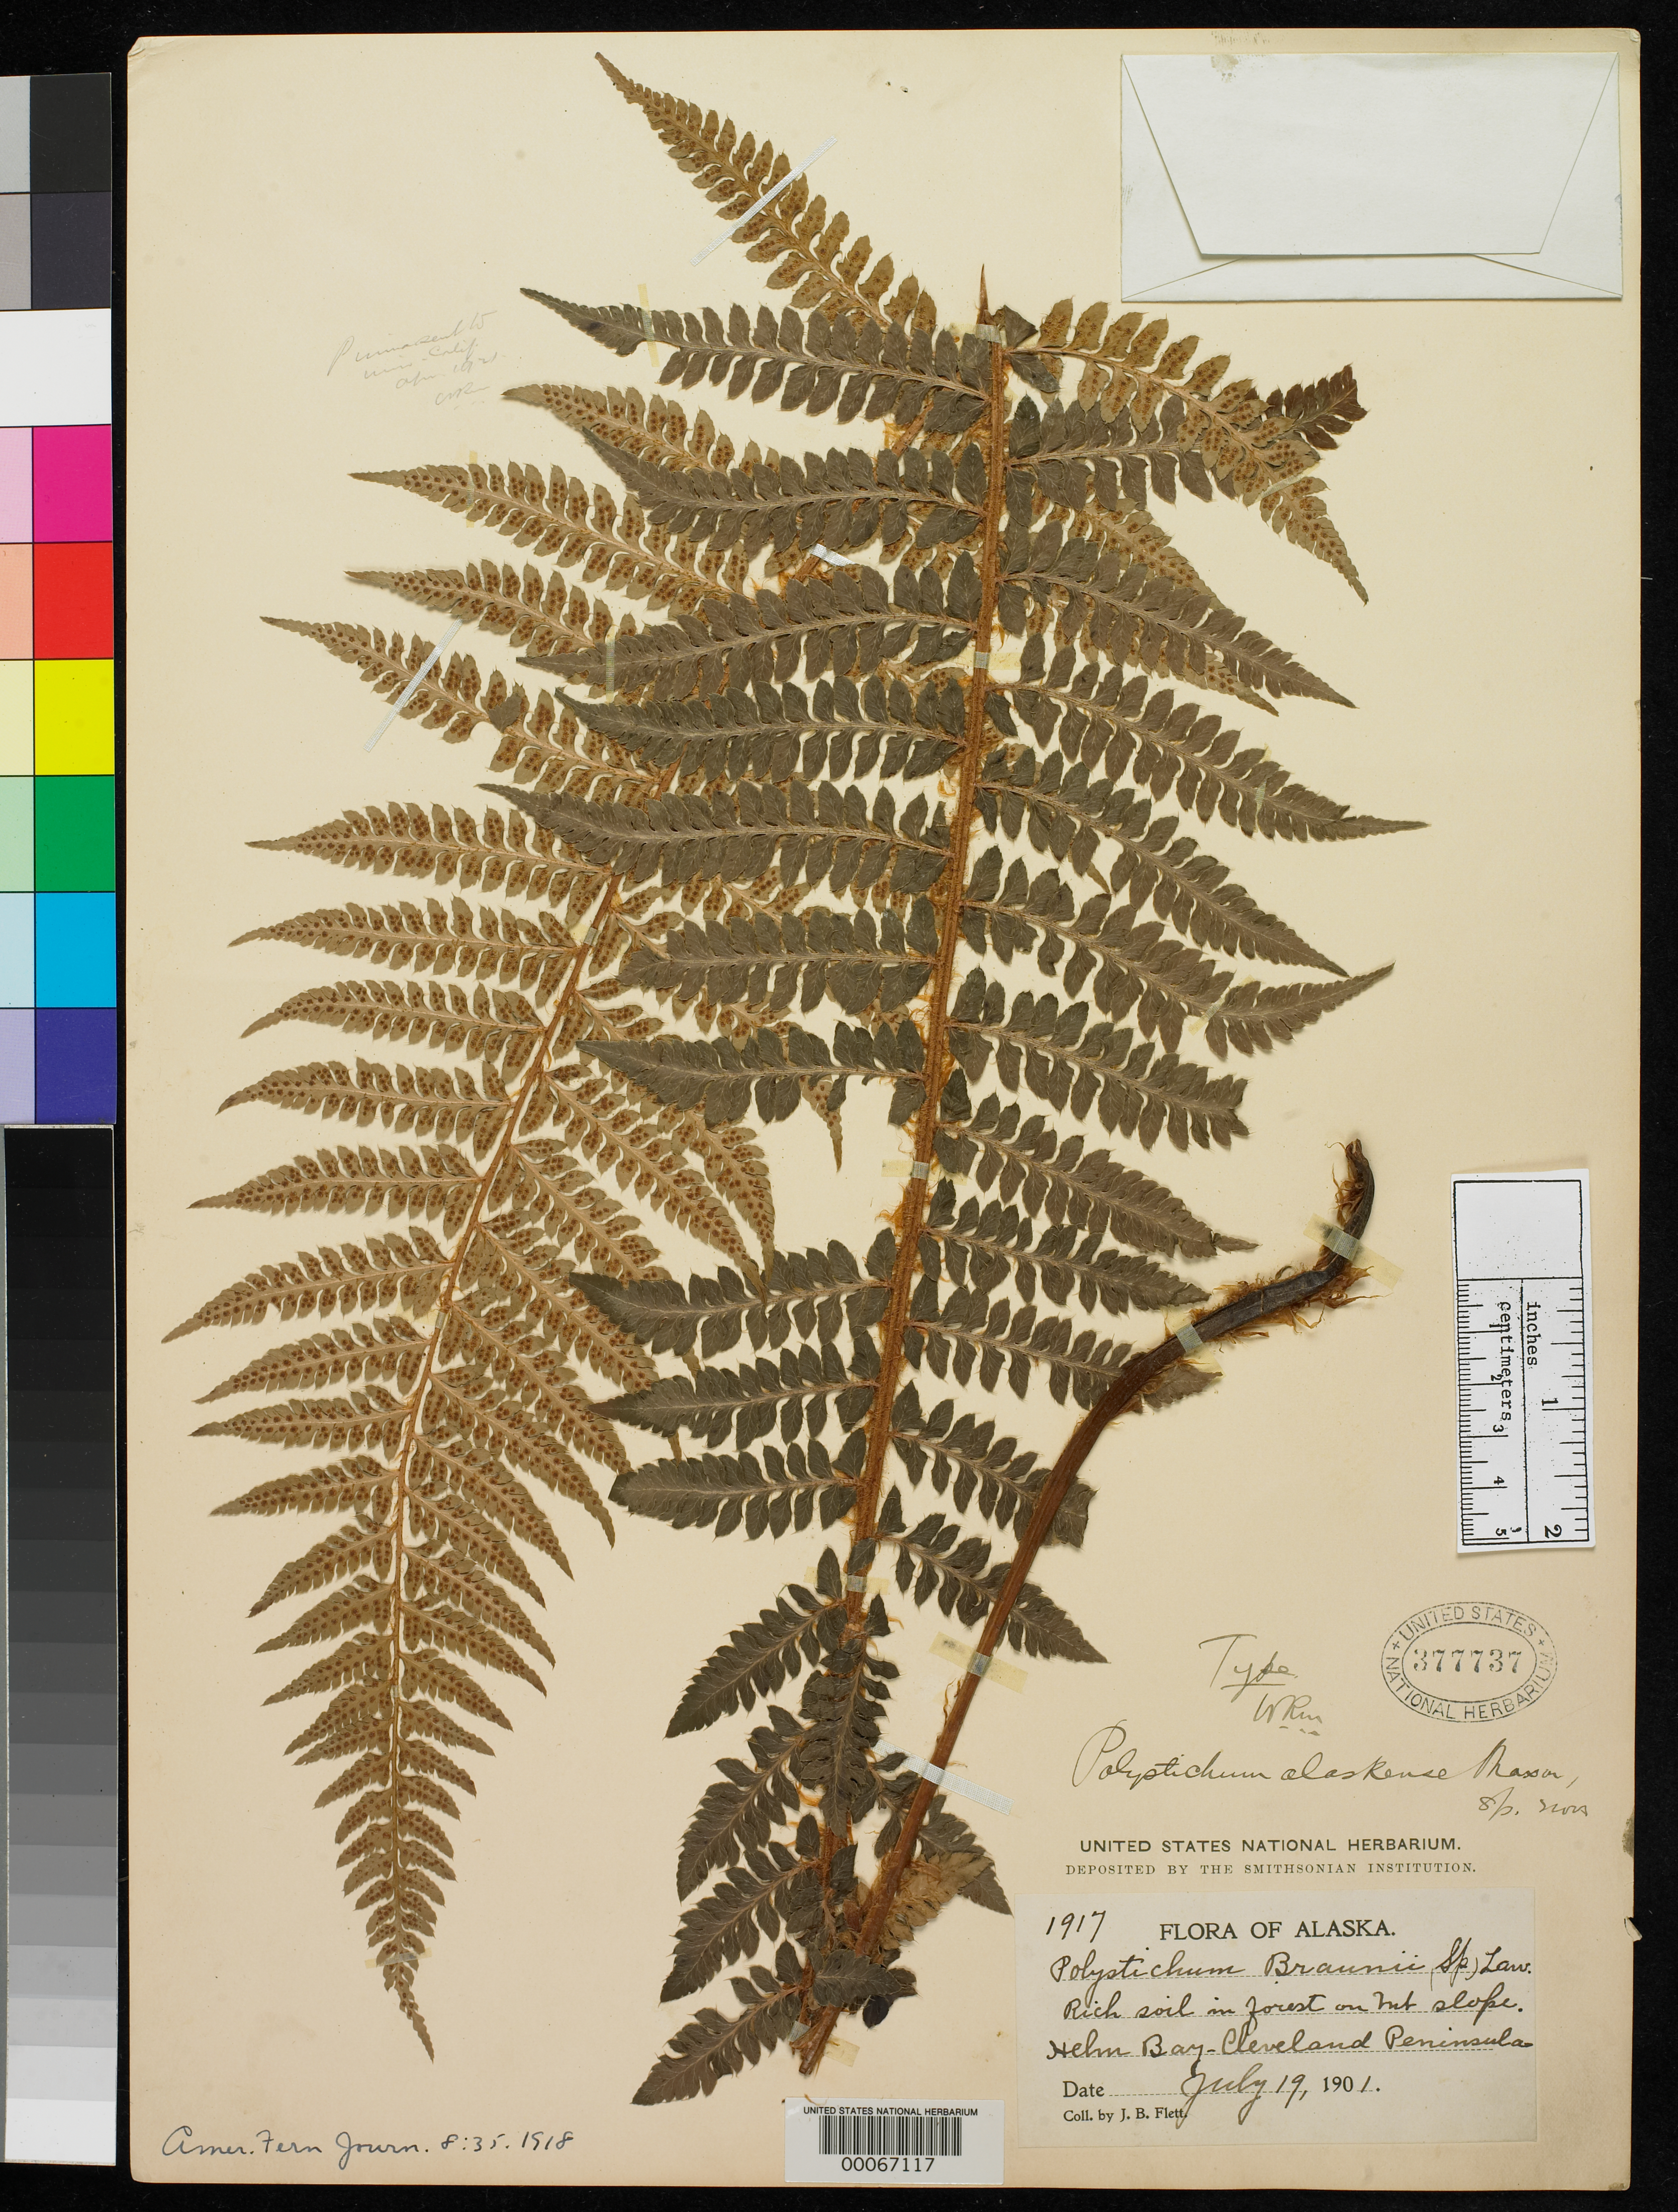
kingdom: Plantae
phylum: Tracheophyta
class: Polypodiopsida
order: Polypodiales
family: Dryopteridaceae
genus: Polystichum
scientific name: Polystichum alaskense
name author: Maxon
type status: Holotype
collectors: J. Flett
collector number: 1917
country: United States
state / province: Alaska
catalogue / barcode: US 377737